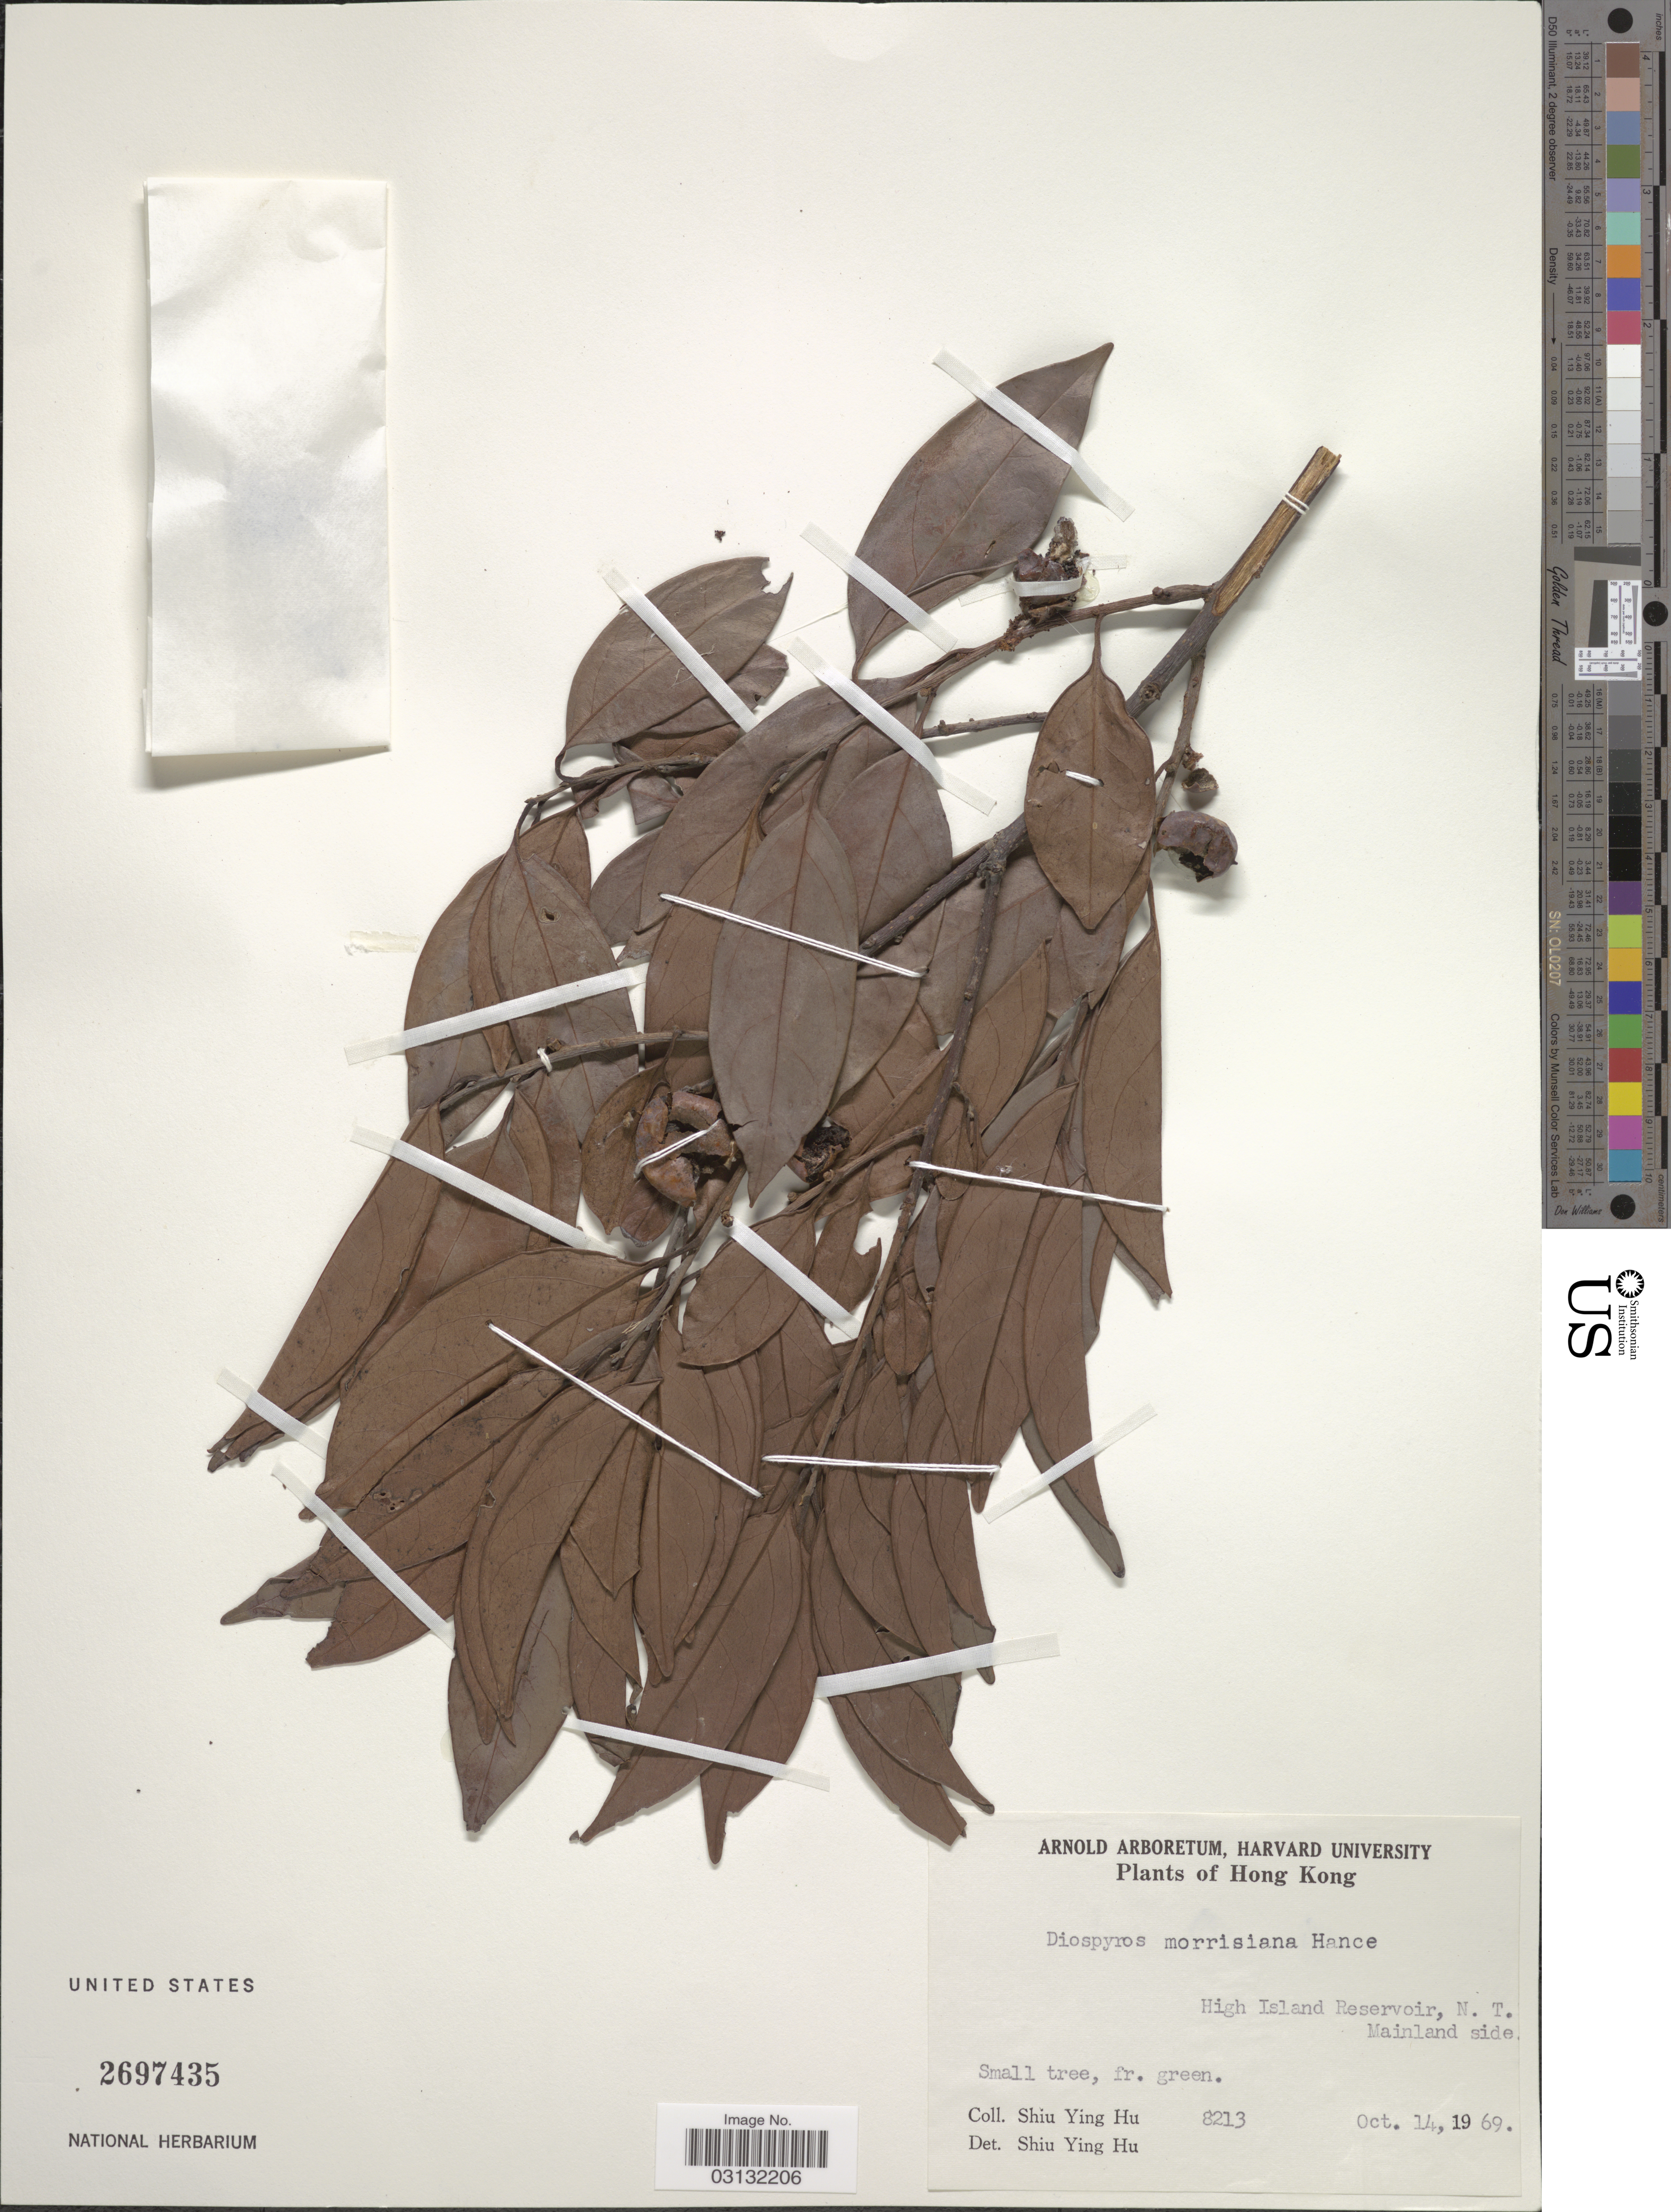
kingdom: Plantae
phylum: Tracheophyta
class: Magnoliopsida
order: Ericales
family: Ebenaceae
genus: Diospyros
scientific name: Diospyros morrisiana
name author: Hance in Walp.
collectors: S. Y. Hu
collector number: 8213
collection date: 1969-10-14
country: China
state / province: Hong Kong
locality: High Island Reservoir, N. T. Mainland side.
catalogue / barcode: US 2697435